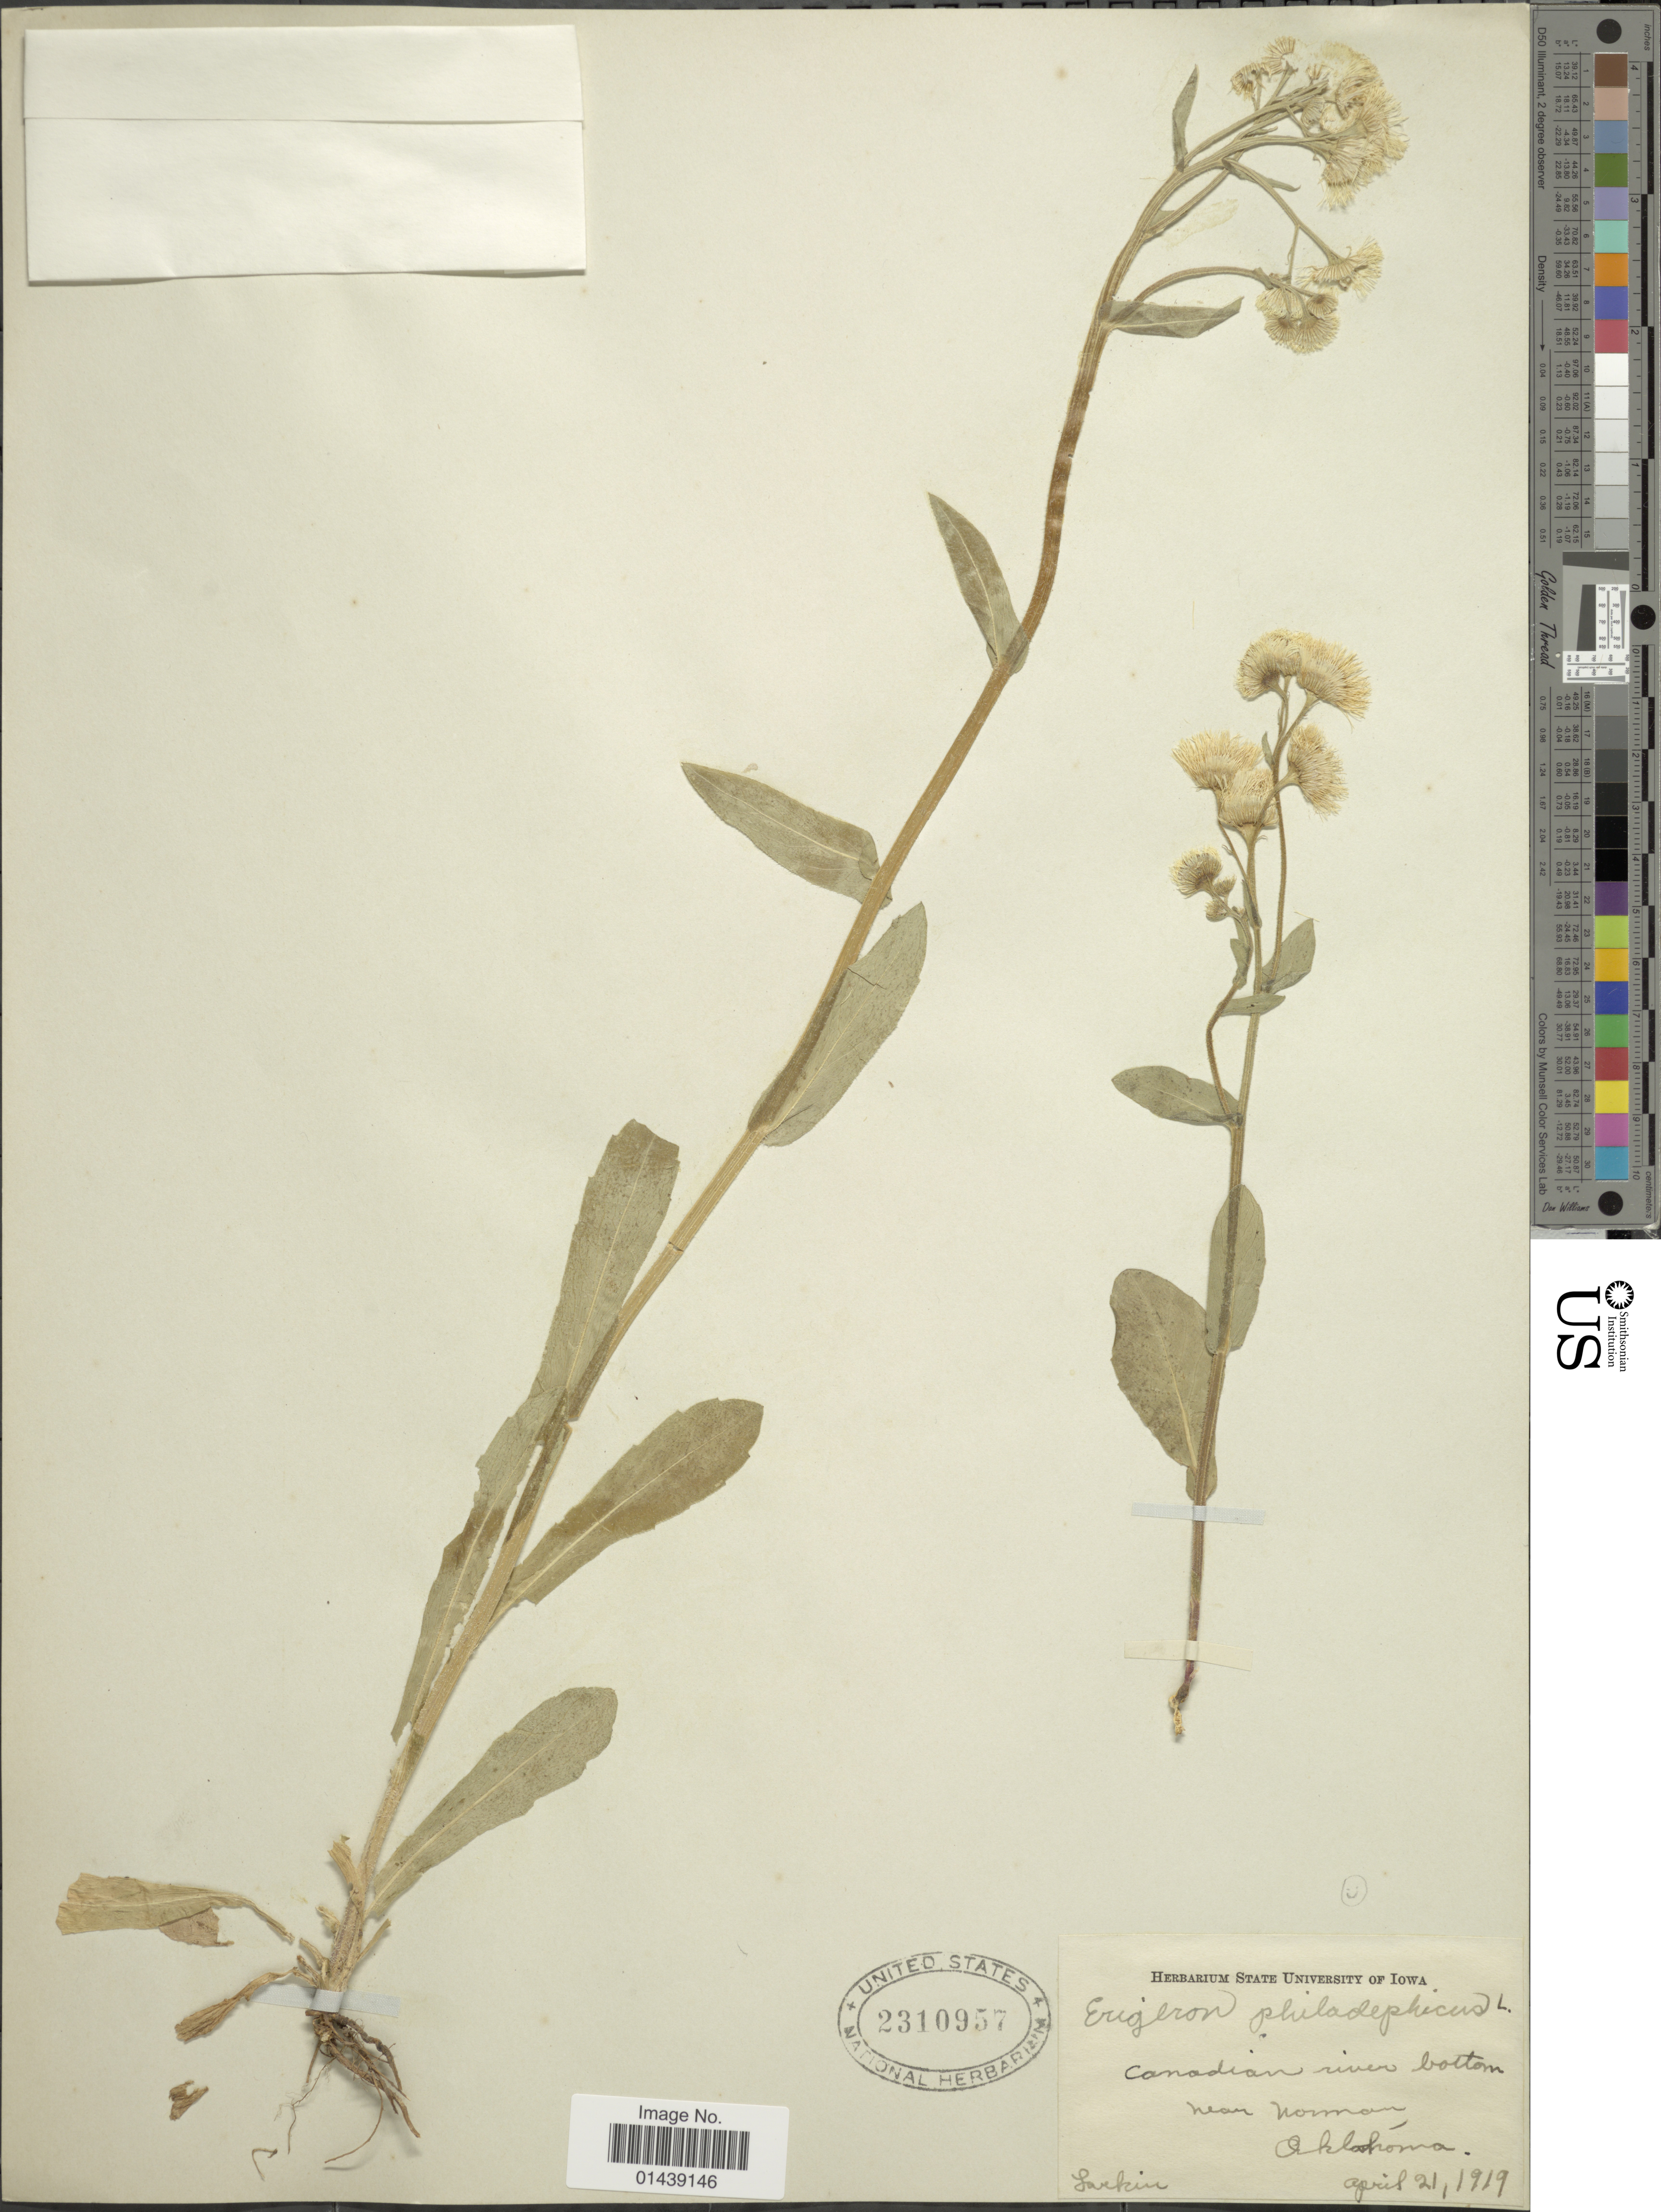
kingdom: Plantae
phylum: Tracheophyta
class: Magnoliopsida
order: Asterales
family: Asteraceae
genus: Erigeron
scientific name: Erigeron philadelphicus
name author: L.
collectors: Lovekin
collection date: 1919-04-21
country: United States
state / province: Oklahoma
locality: Canadian river bottom near Norman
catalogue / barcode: US 2310957